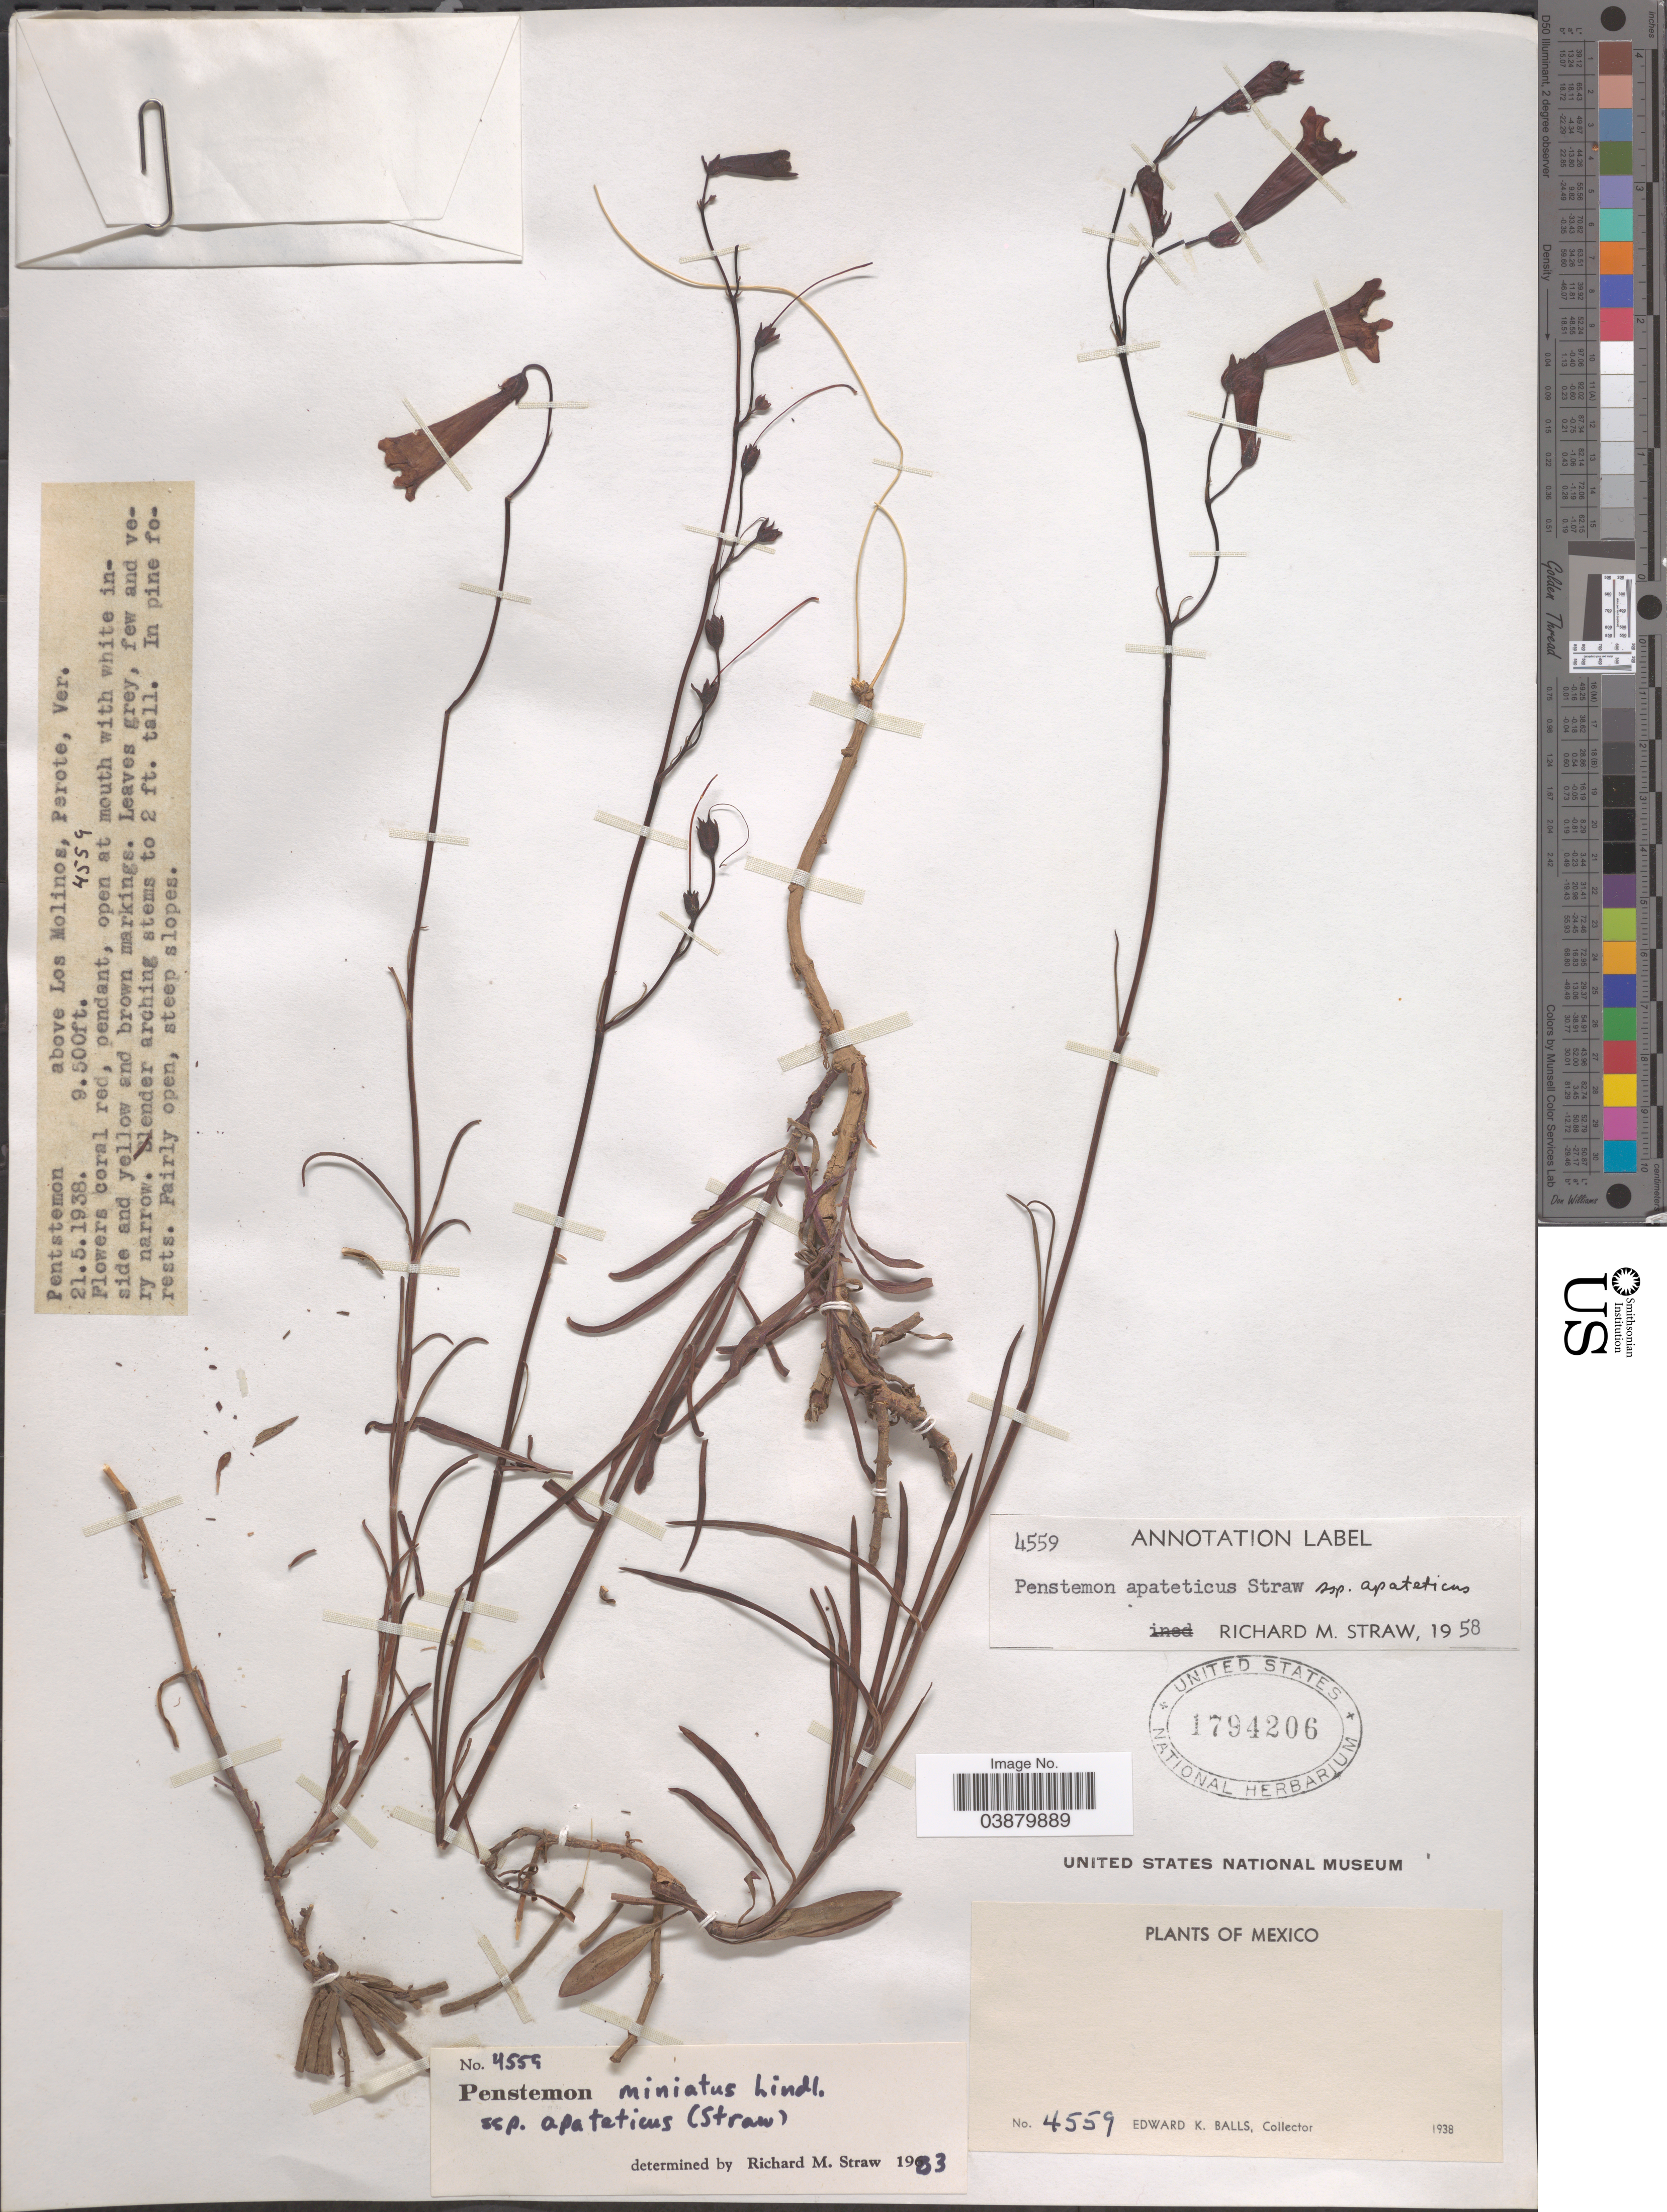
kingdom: Plantae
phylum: Tracheophyta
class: Magnoliopsida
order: Lamiales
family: Plantaginaceae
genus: Penstemon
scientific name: Penstemon miniatus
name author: Lindl.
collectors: E. K. Balls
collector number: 4559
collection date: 1938-05-21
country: Mexico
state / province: Veracruz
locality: Above Los Molinos, Perote, Ver.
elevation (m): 2896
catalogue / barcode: US 1794206